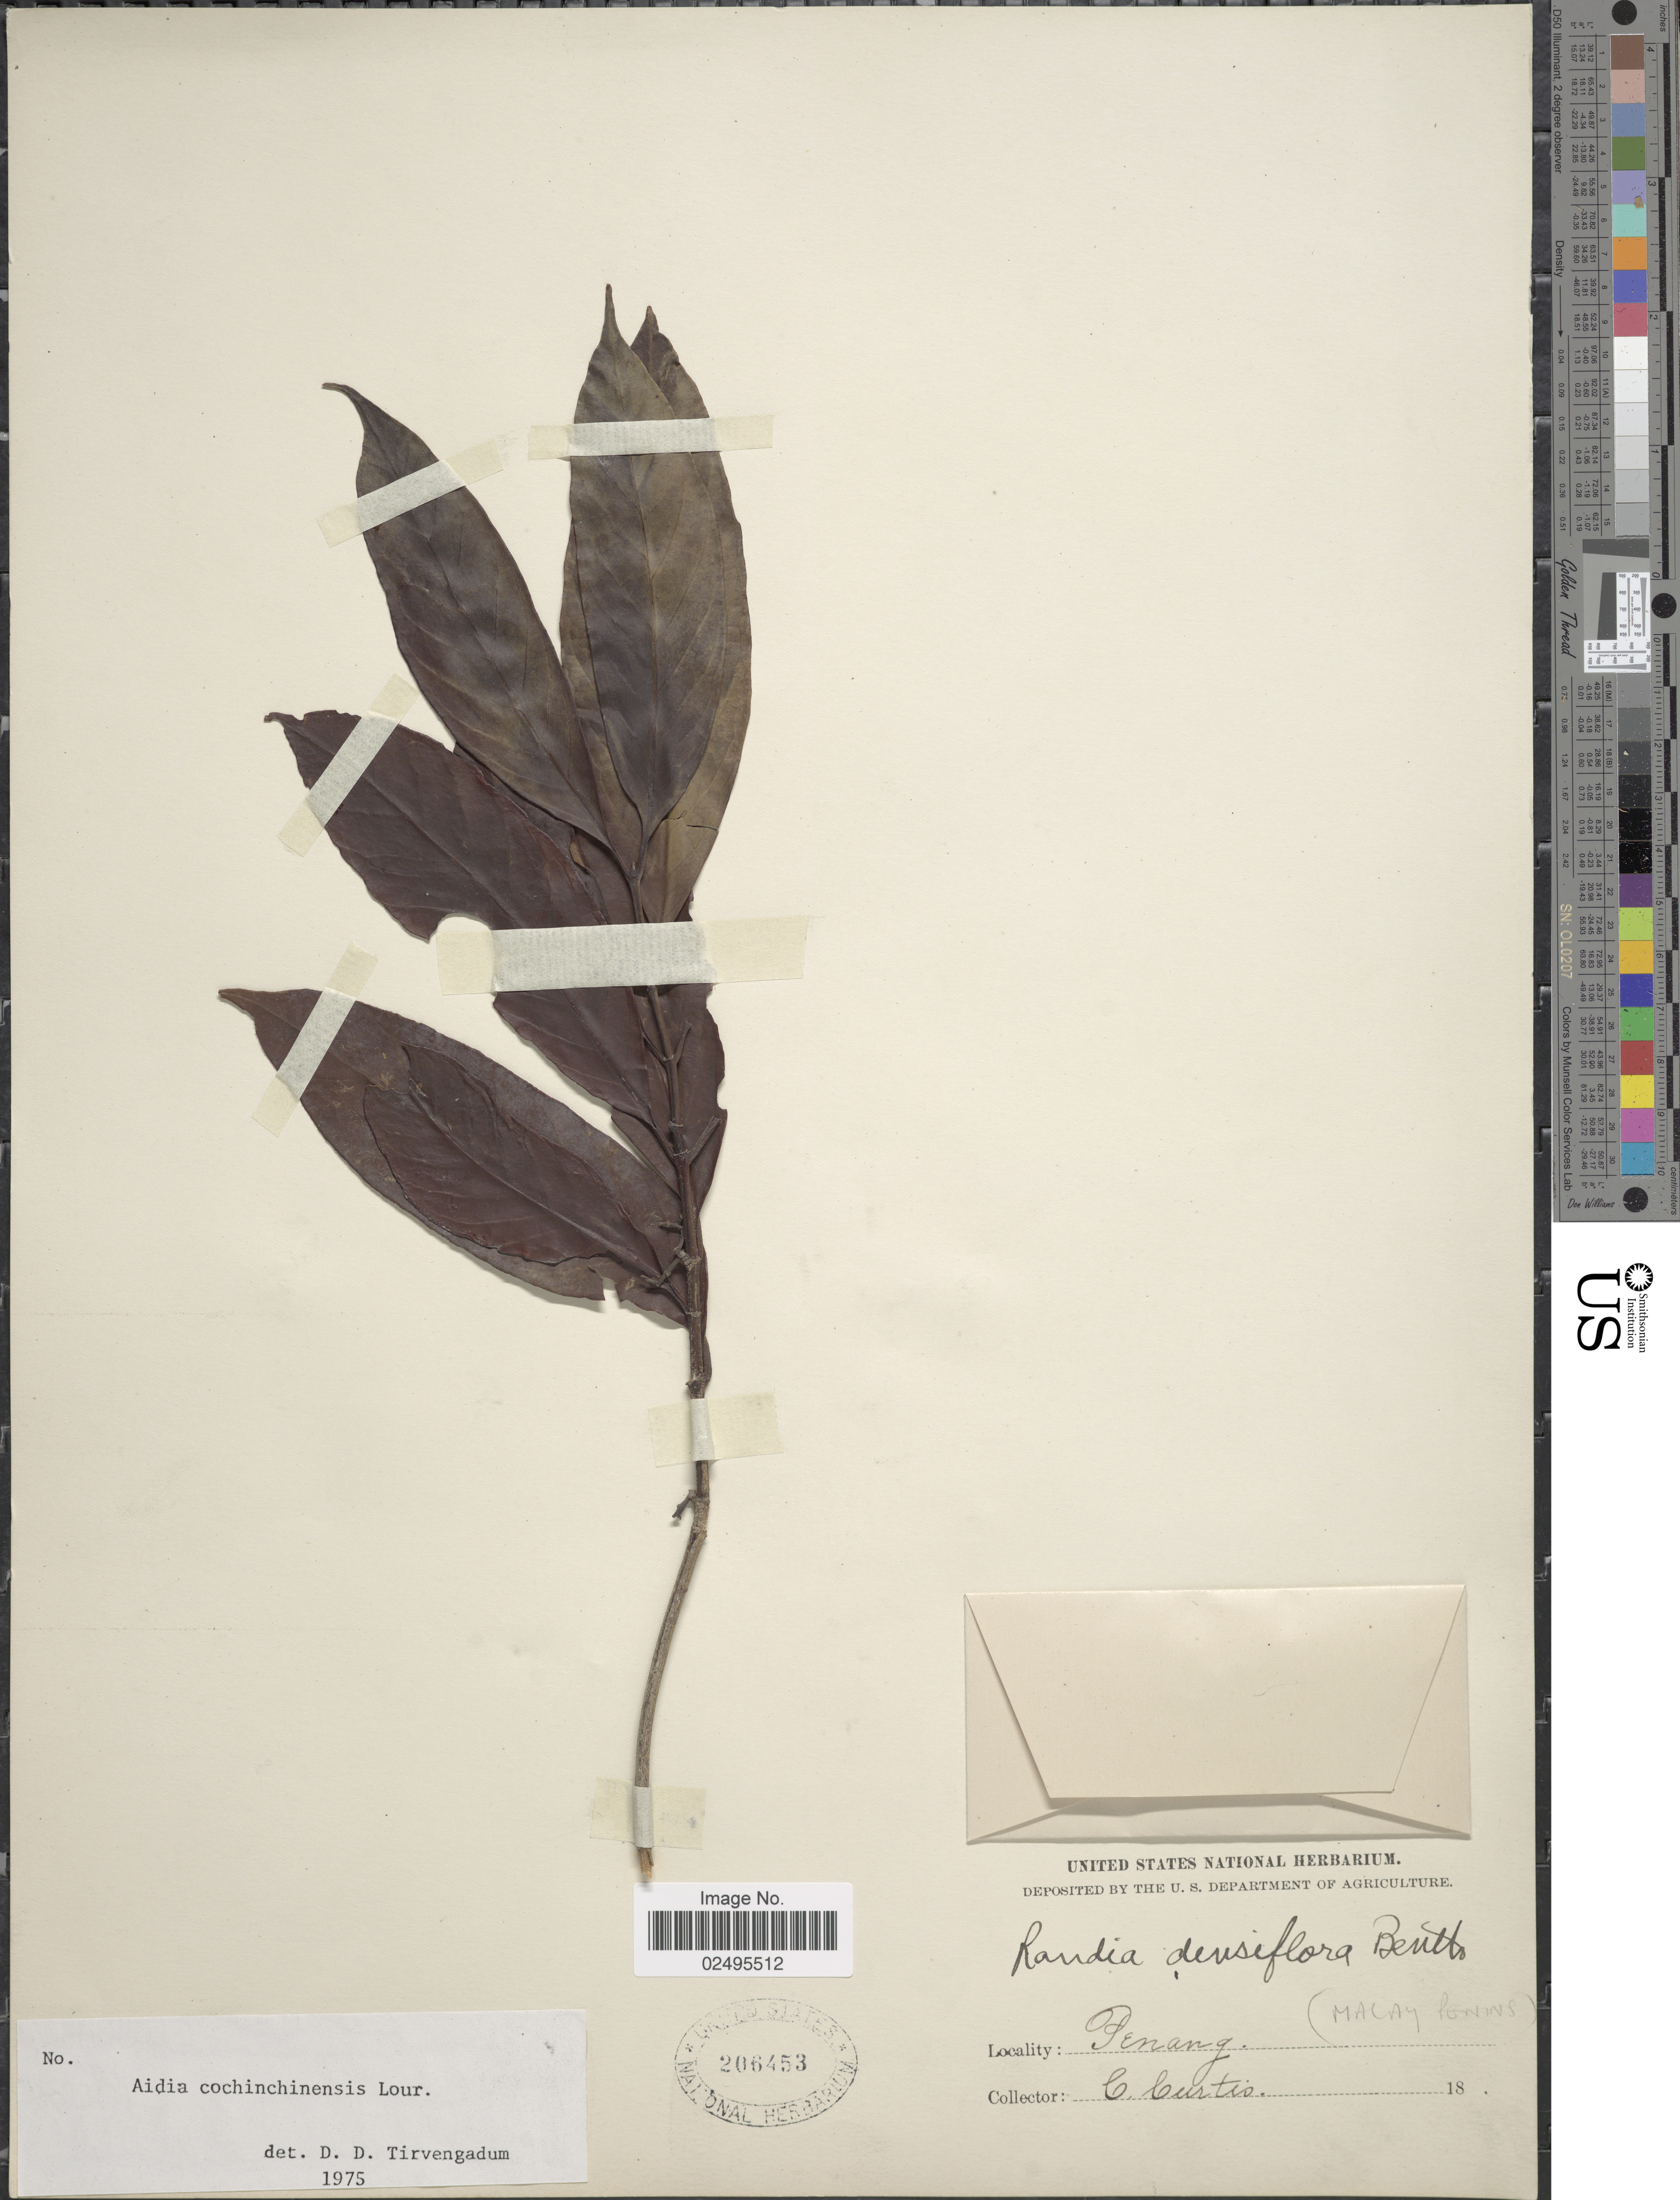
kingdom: Plantae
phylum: Tracheophyta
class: Magnoliopsida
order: Gentianales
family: Rubiaceae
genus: Aidia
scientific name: Aidia densiflora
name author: (Wall.) Masam.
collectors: C. Curtis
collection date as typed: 18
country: Malaysia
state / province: Pinang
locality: Penang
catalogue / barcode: US 206453